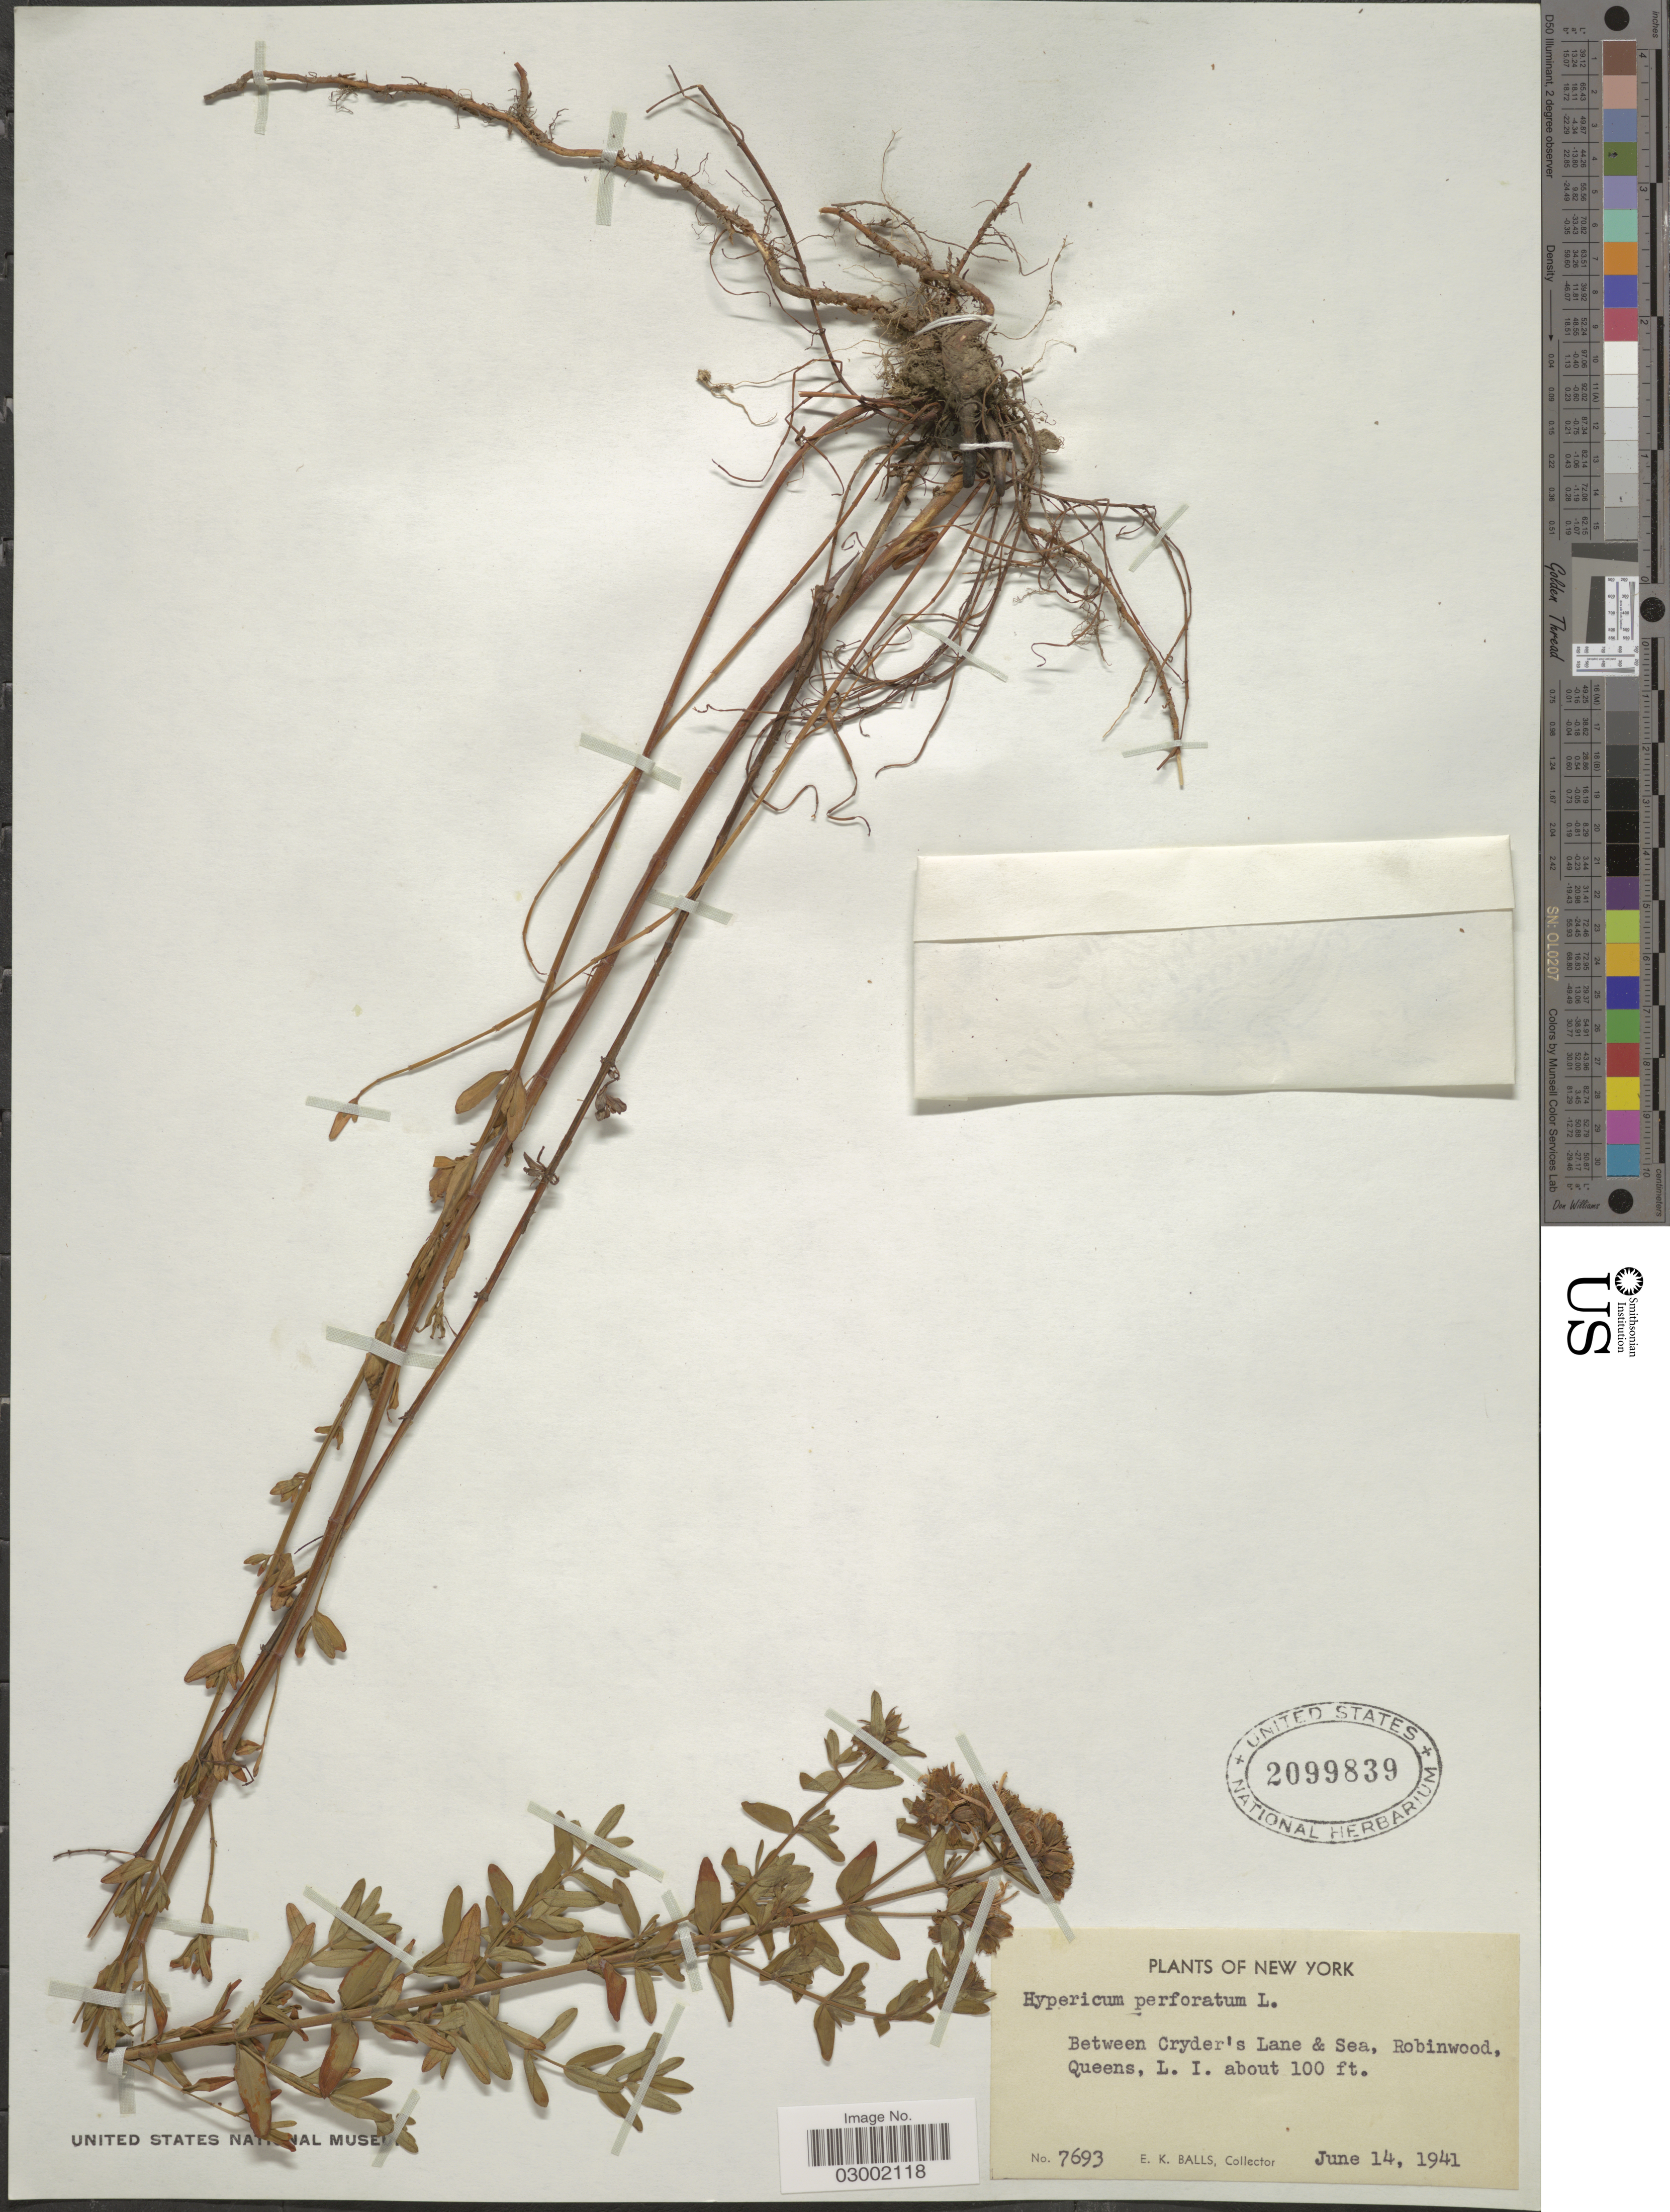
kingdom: Plantae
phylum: Tracheophyta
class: Magnoliopsida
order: Malpighiales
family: Hypericaceae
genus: Hypericum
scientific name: Hypericum perforatum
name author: L.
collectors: E. K. Balls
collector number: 7693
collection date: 1941-06-14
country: United States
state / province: New York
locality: Between Cryder's Lane & Sea. Robinwood, Quuens, L.I.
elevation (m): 30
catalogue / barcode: US 2099839